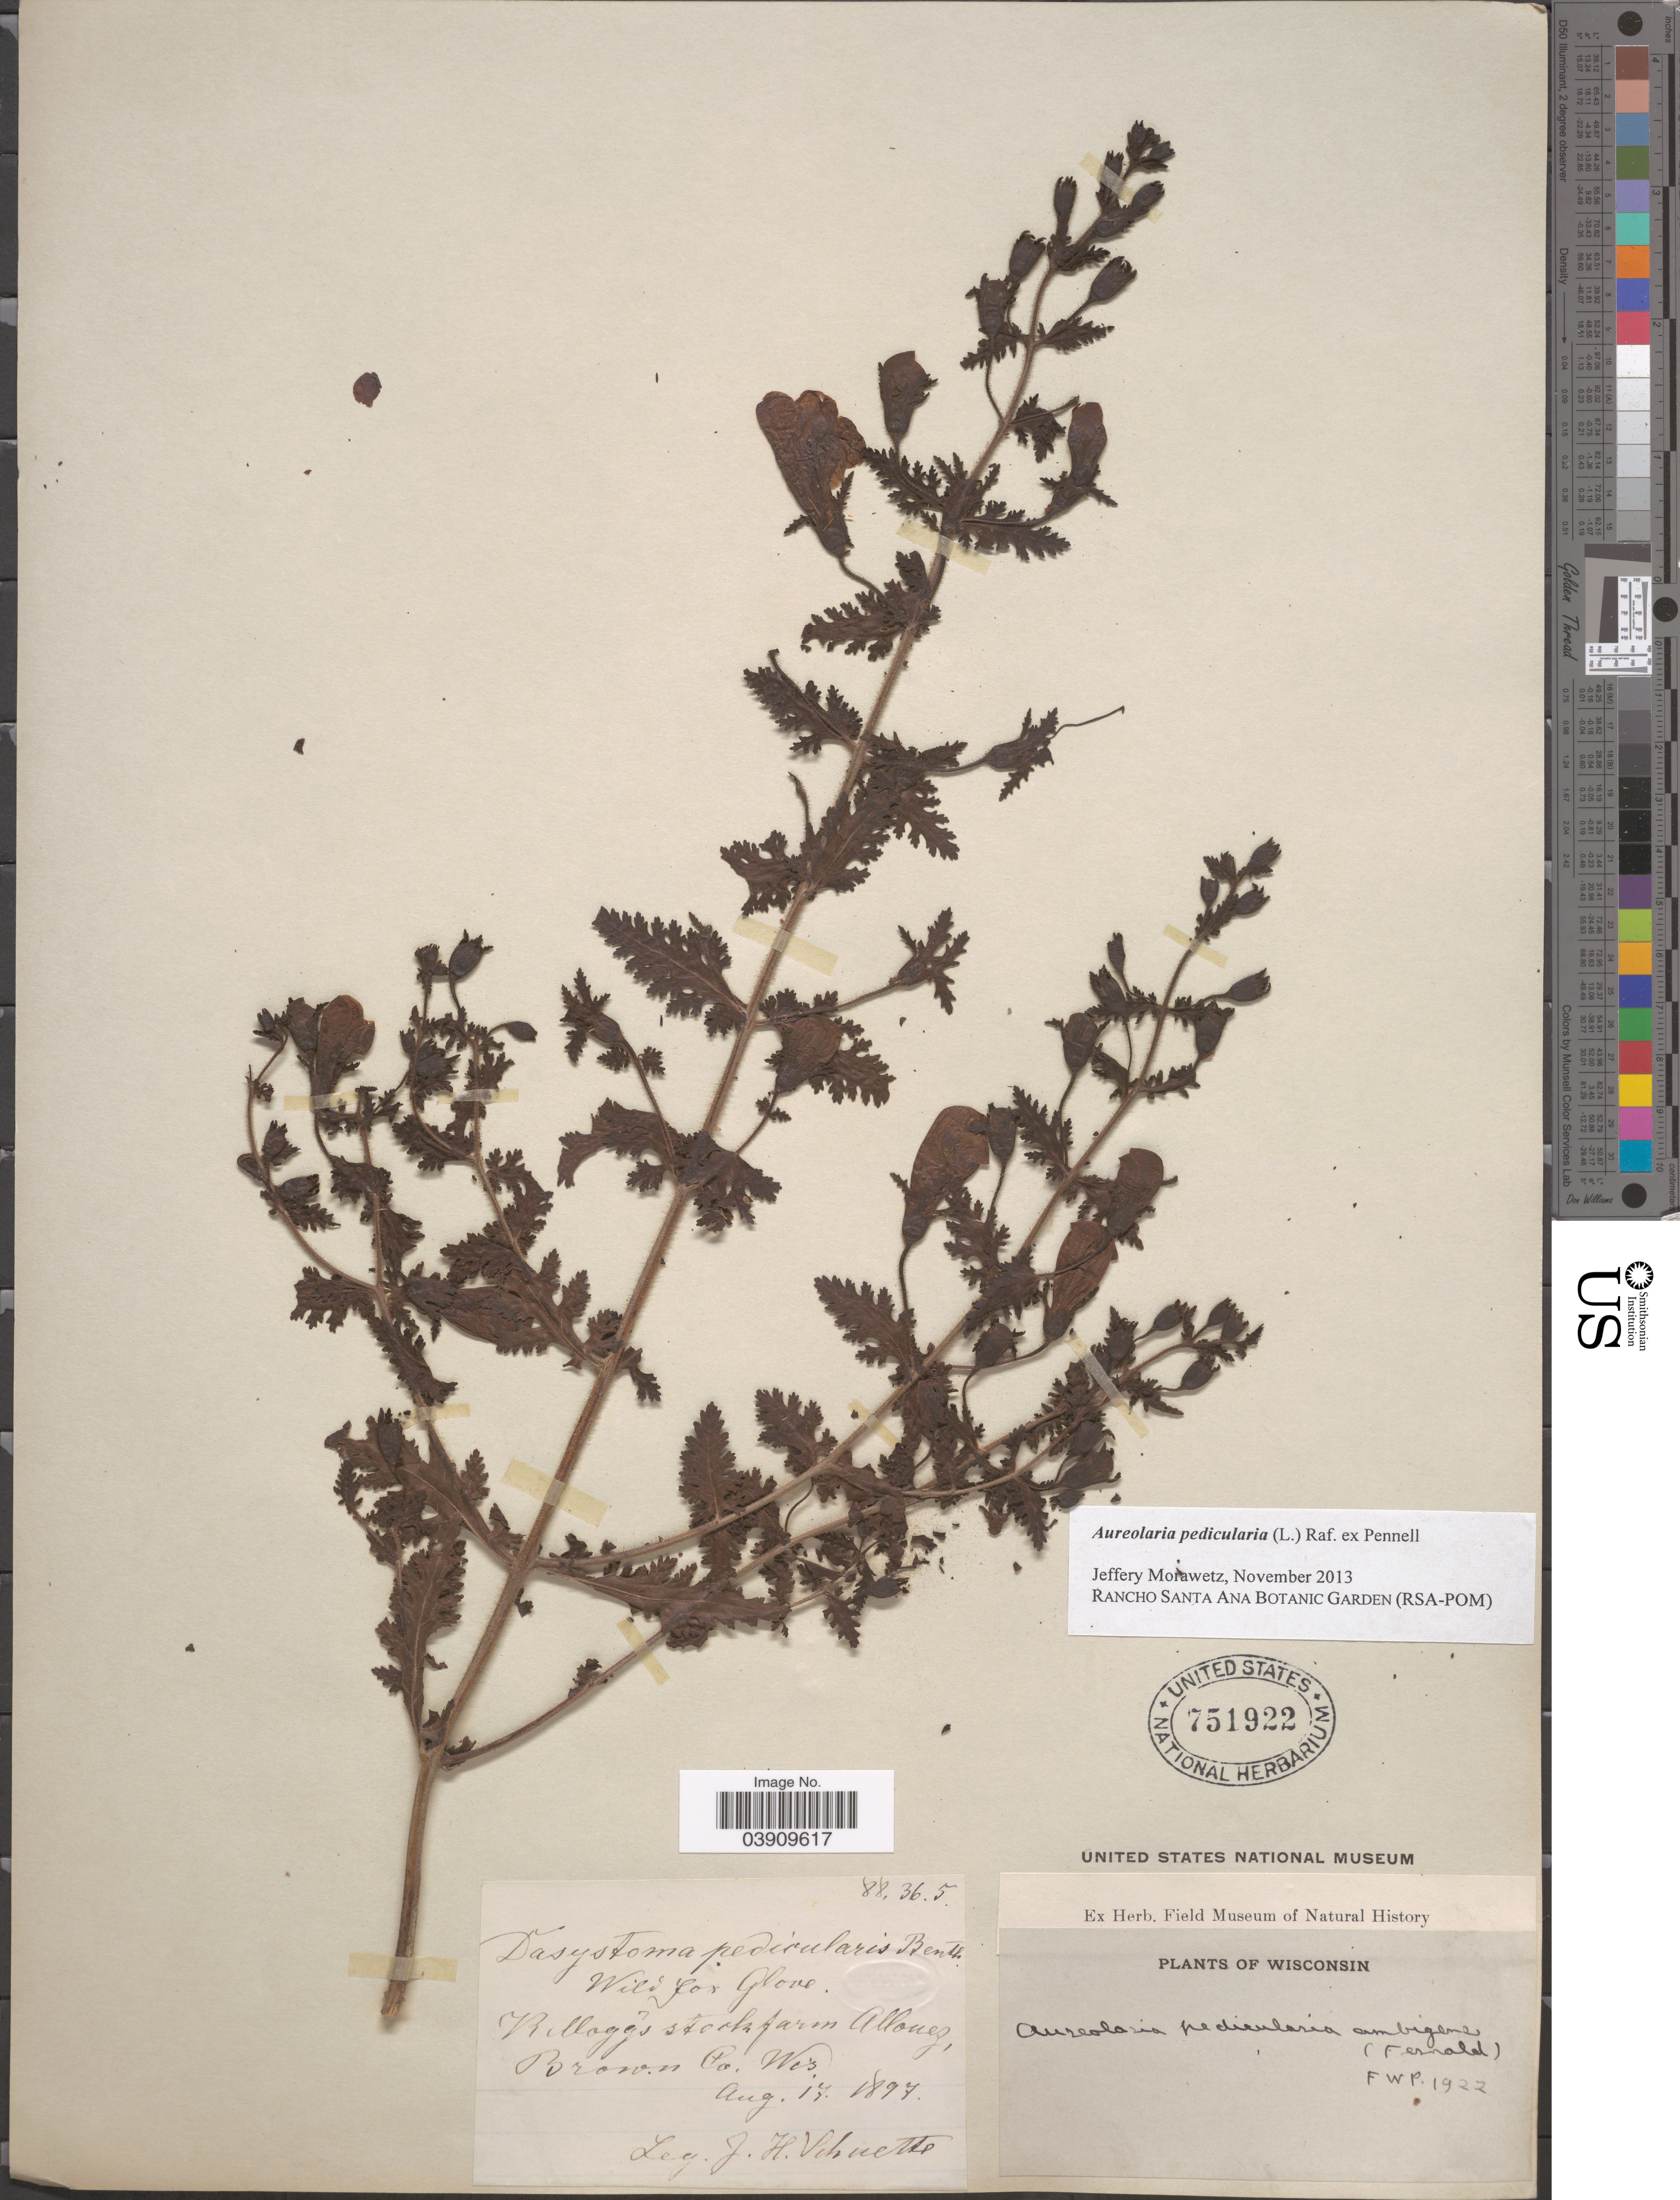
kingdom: Plantae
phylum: Tracheophyta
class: Magnoliopsida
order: Lamiales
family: Orobanchaceae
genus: Aureolaria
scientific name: Aureolaria pedicularia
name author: (L.) Raf. ex Farw.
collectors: J. H. Schuette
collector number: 88365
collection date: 1897-08-17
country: United States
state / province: Wisconsin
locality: Kellogg's stockfarm Allouez, Brown Co.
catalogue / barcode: US 751922